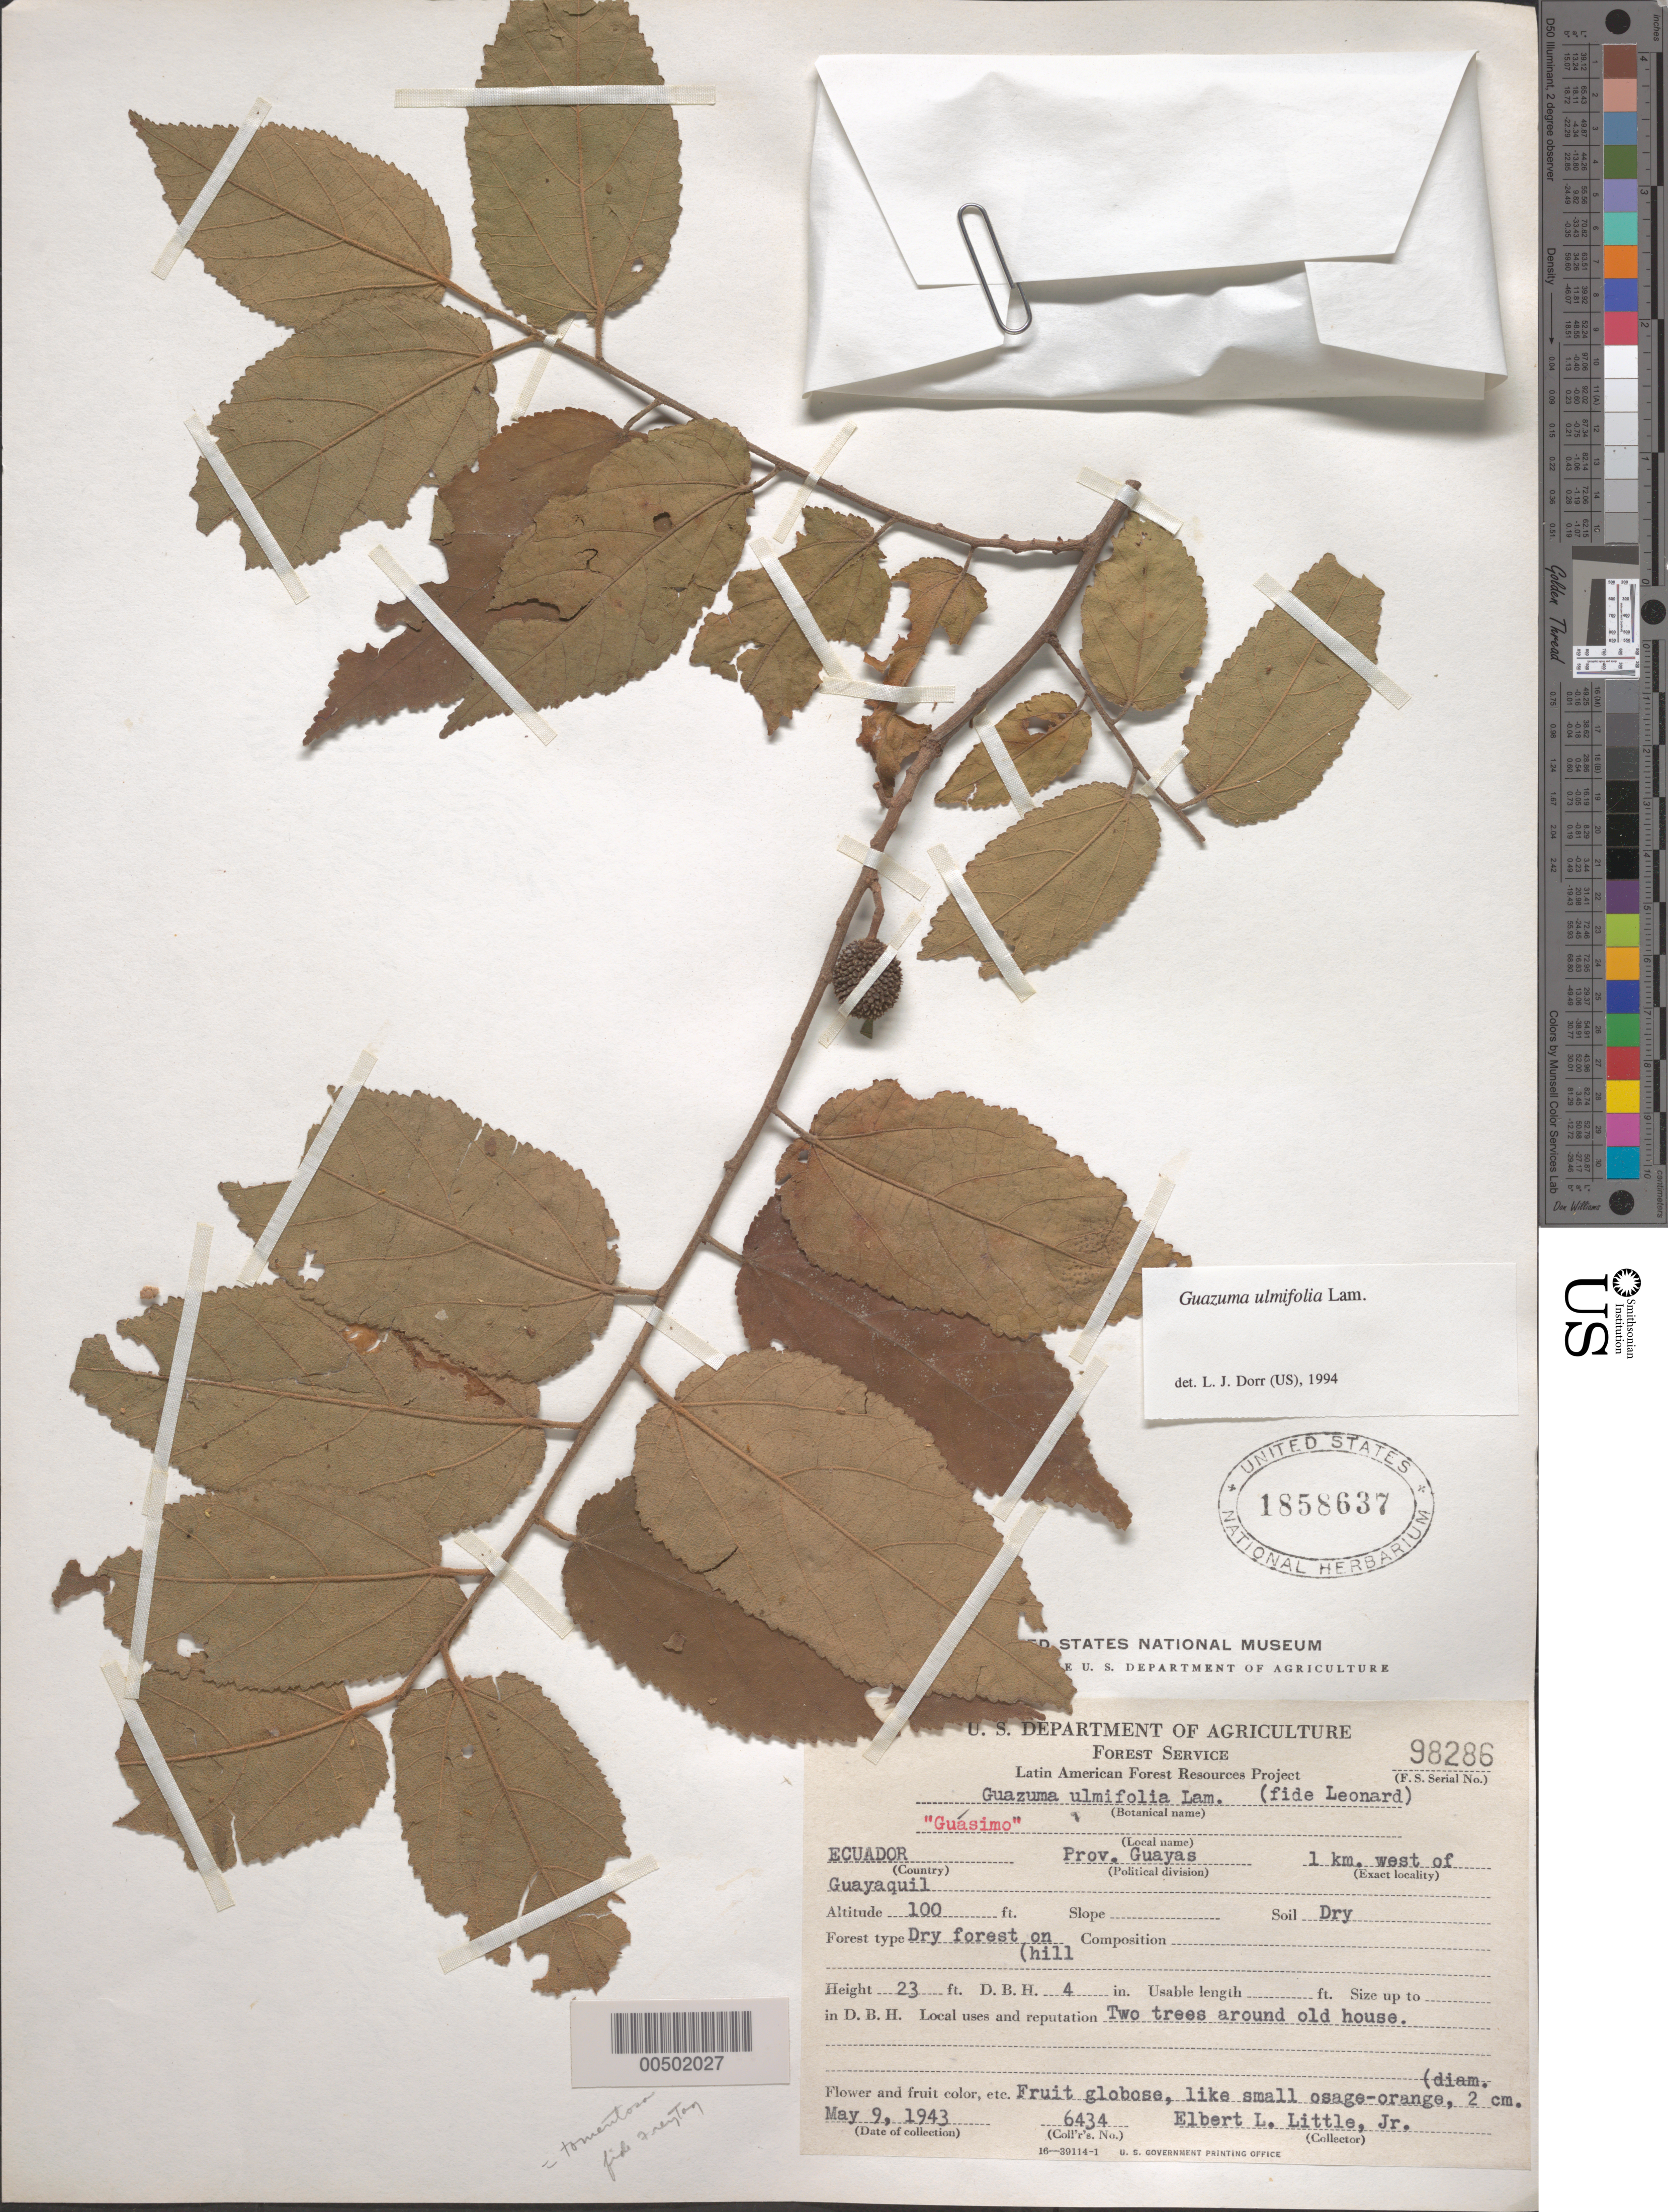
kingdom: Plantae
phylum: Tracheophyta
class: Magnoliopsida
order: Malvales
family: Malvaceae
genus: Guazuma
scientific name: Guazuma ulmifolia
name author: Lam.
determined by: Dorr, L. J., (BOT), Smithsonian Institution - National Museum of Natural History (UNITED STATES)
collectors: E. L. Little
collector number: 6434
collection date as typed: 09 May 1943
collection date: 1943-05-09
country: Ecuador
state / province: Guayas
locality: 1 km. W of Guayaquil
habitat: Dry forest on hill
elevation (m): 30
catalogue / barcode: US 1858637